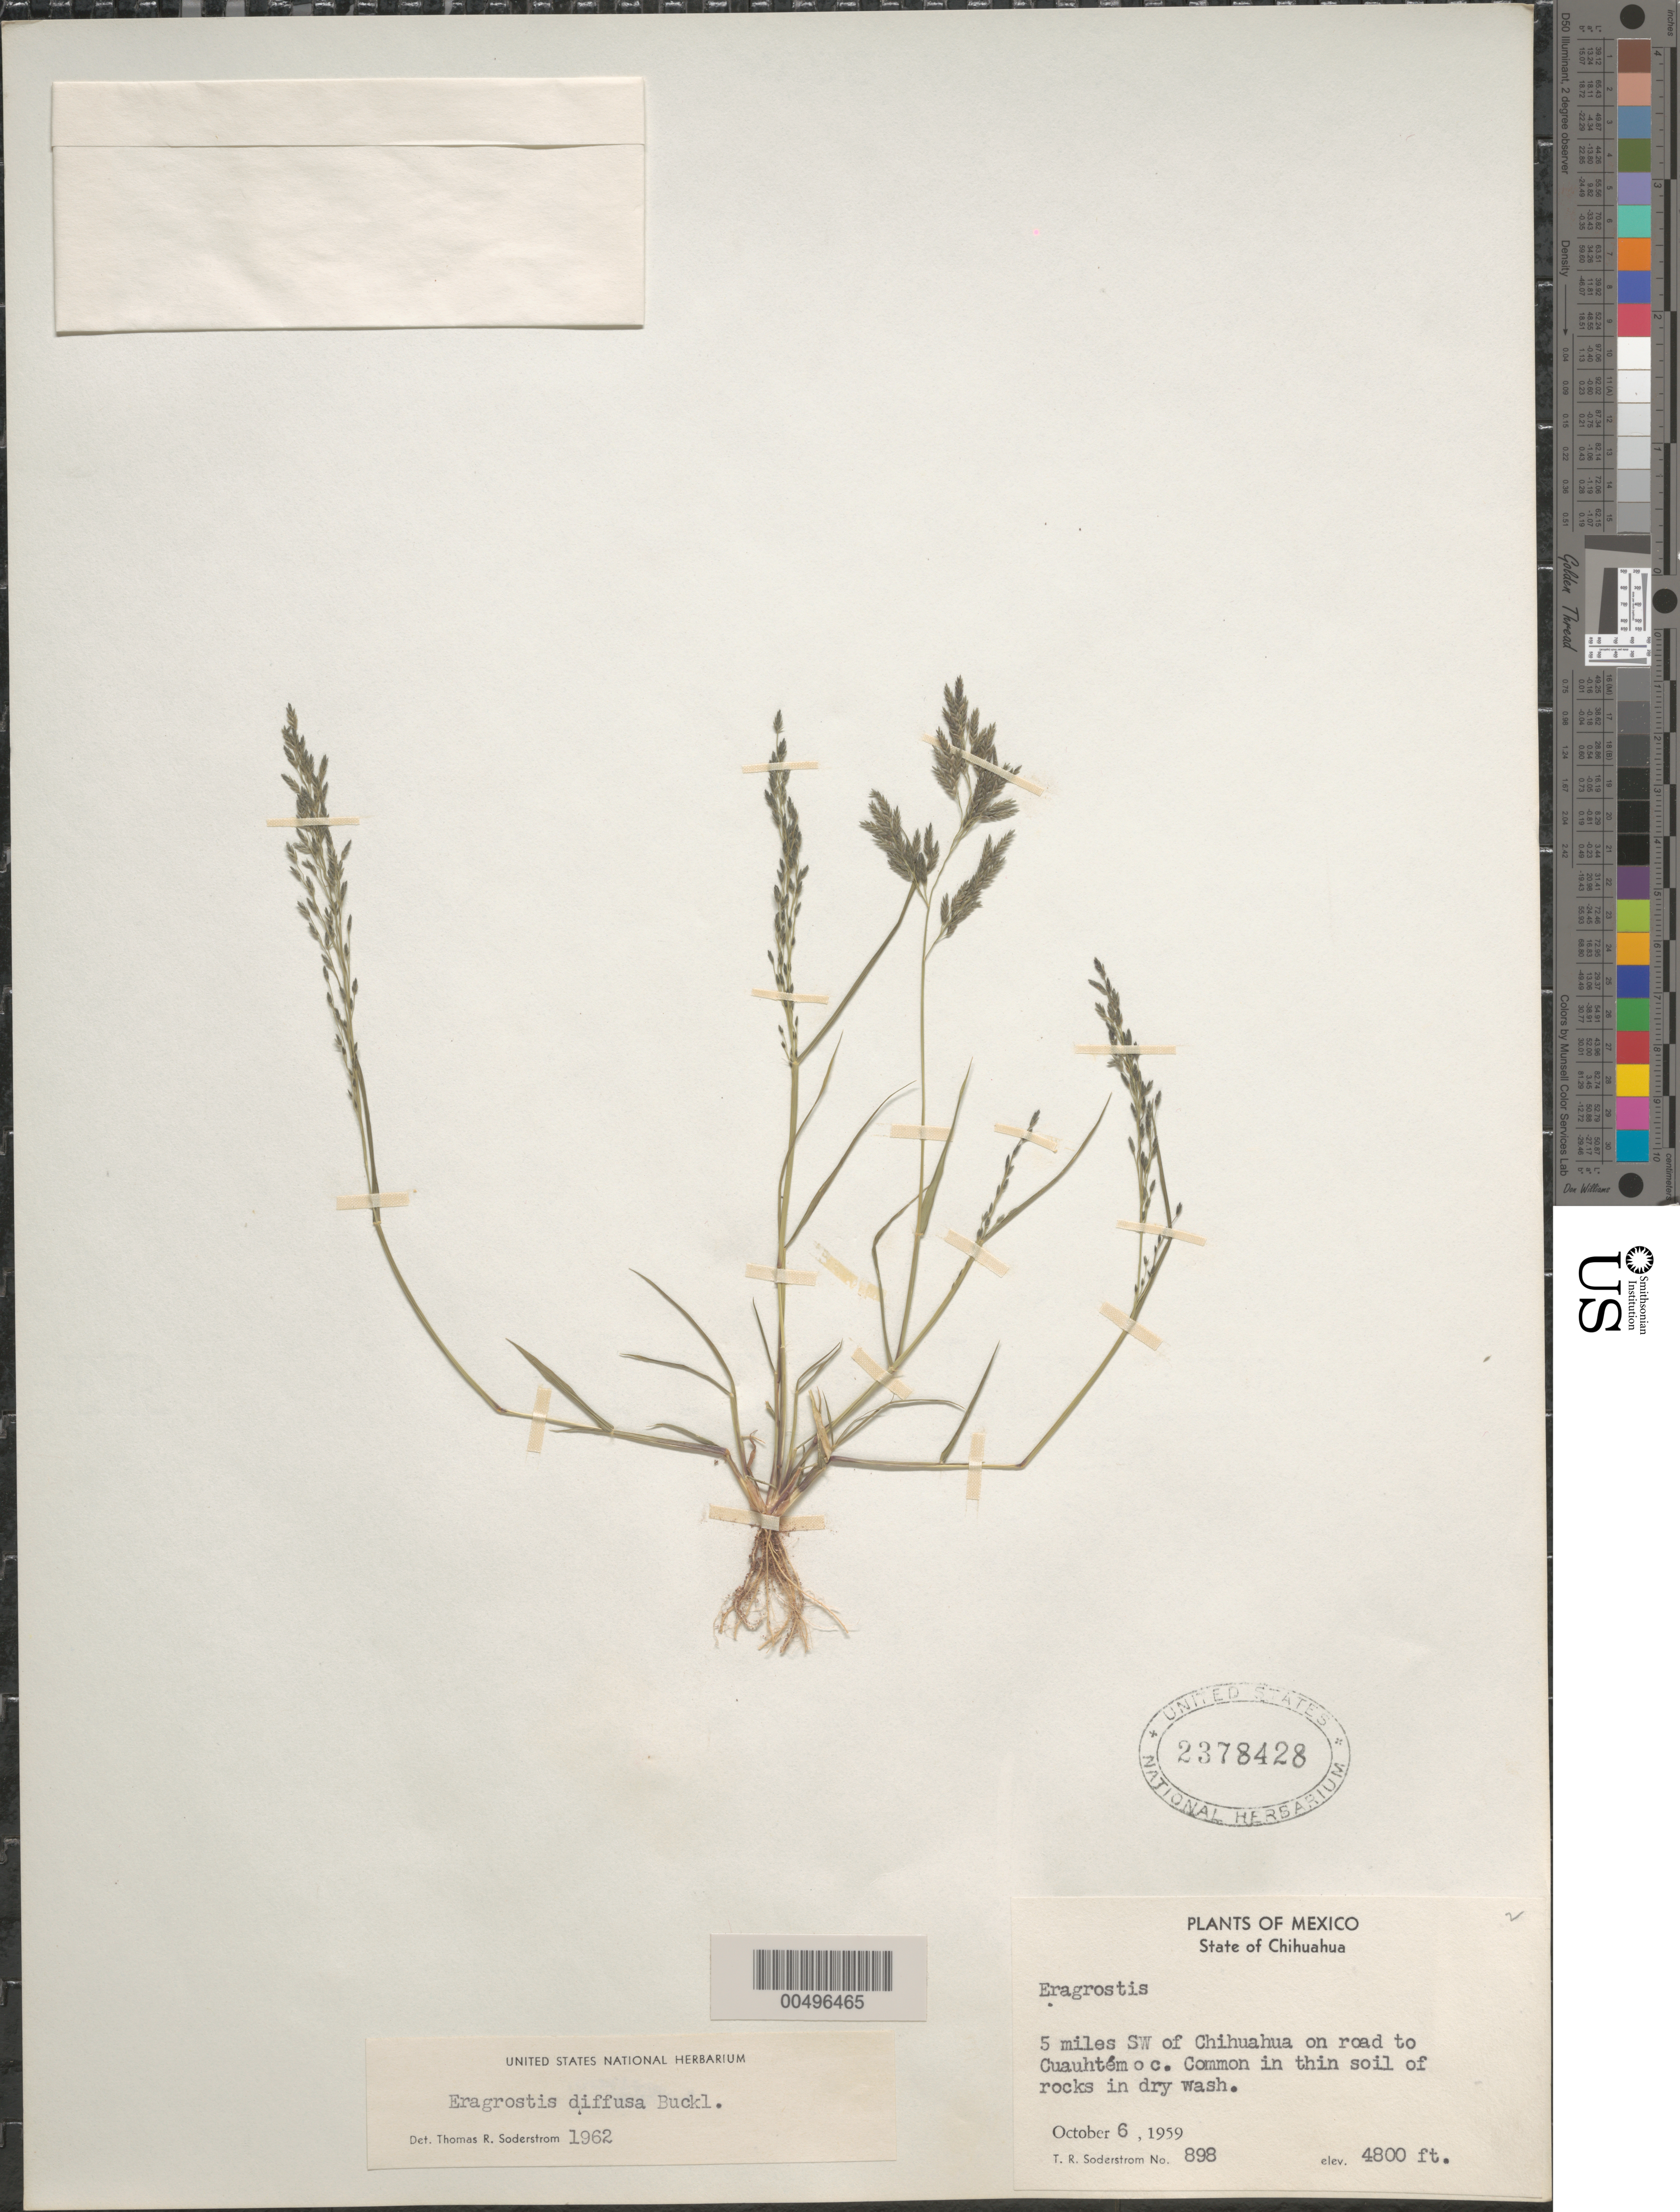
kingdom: Plantae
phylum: Tracheophyta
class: Liliopsida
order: Poales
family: Poaceae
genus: Eragrostis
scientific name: Eragrostis pectinacea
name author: (Michx.) Nees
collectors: T. R. Soderstrom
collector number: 898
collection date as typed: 6 Oct 1959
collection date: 1959-10-06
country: Mexico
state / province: Chihuahua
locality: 5 mi SW of Chihuahua on rd to Cuauhtémoc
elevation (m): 1463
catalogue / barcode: US 2378428